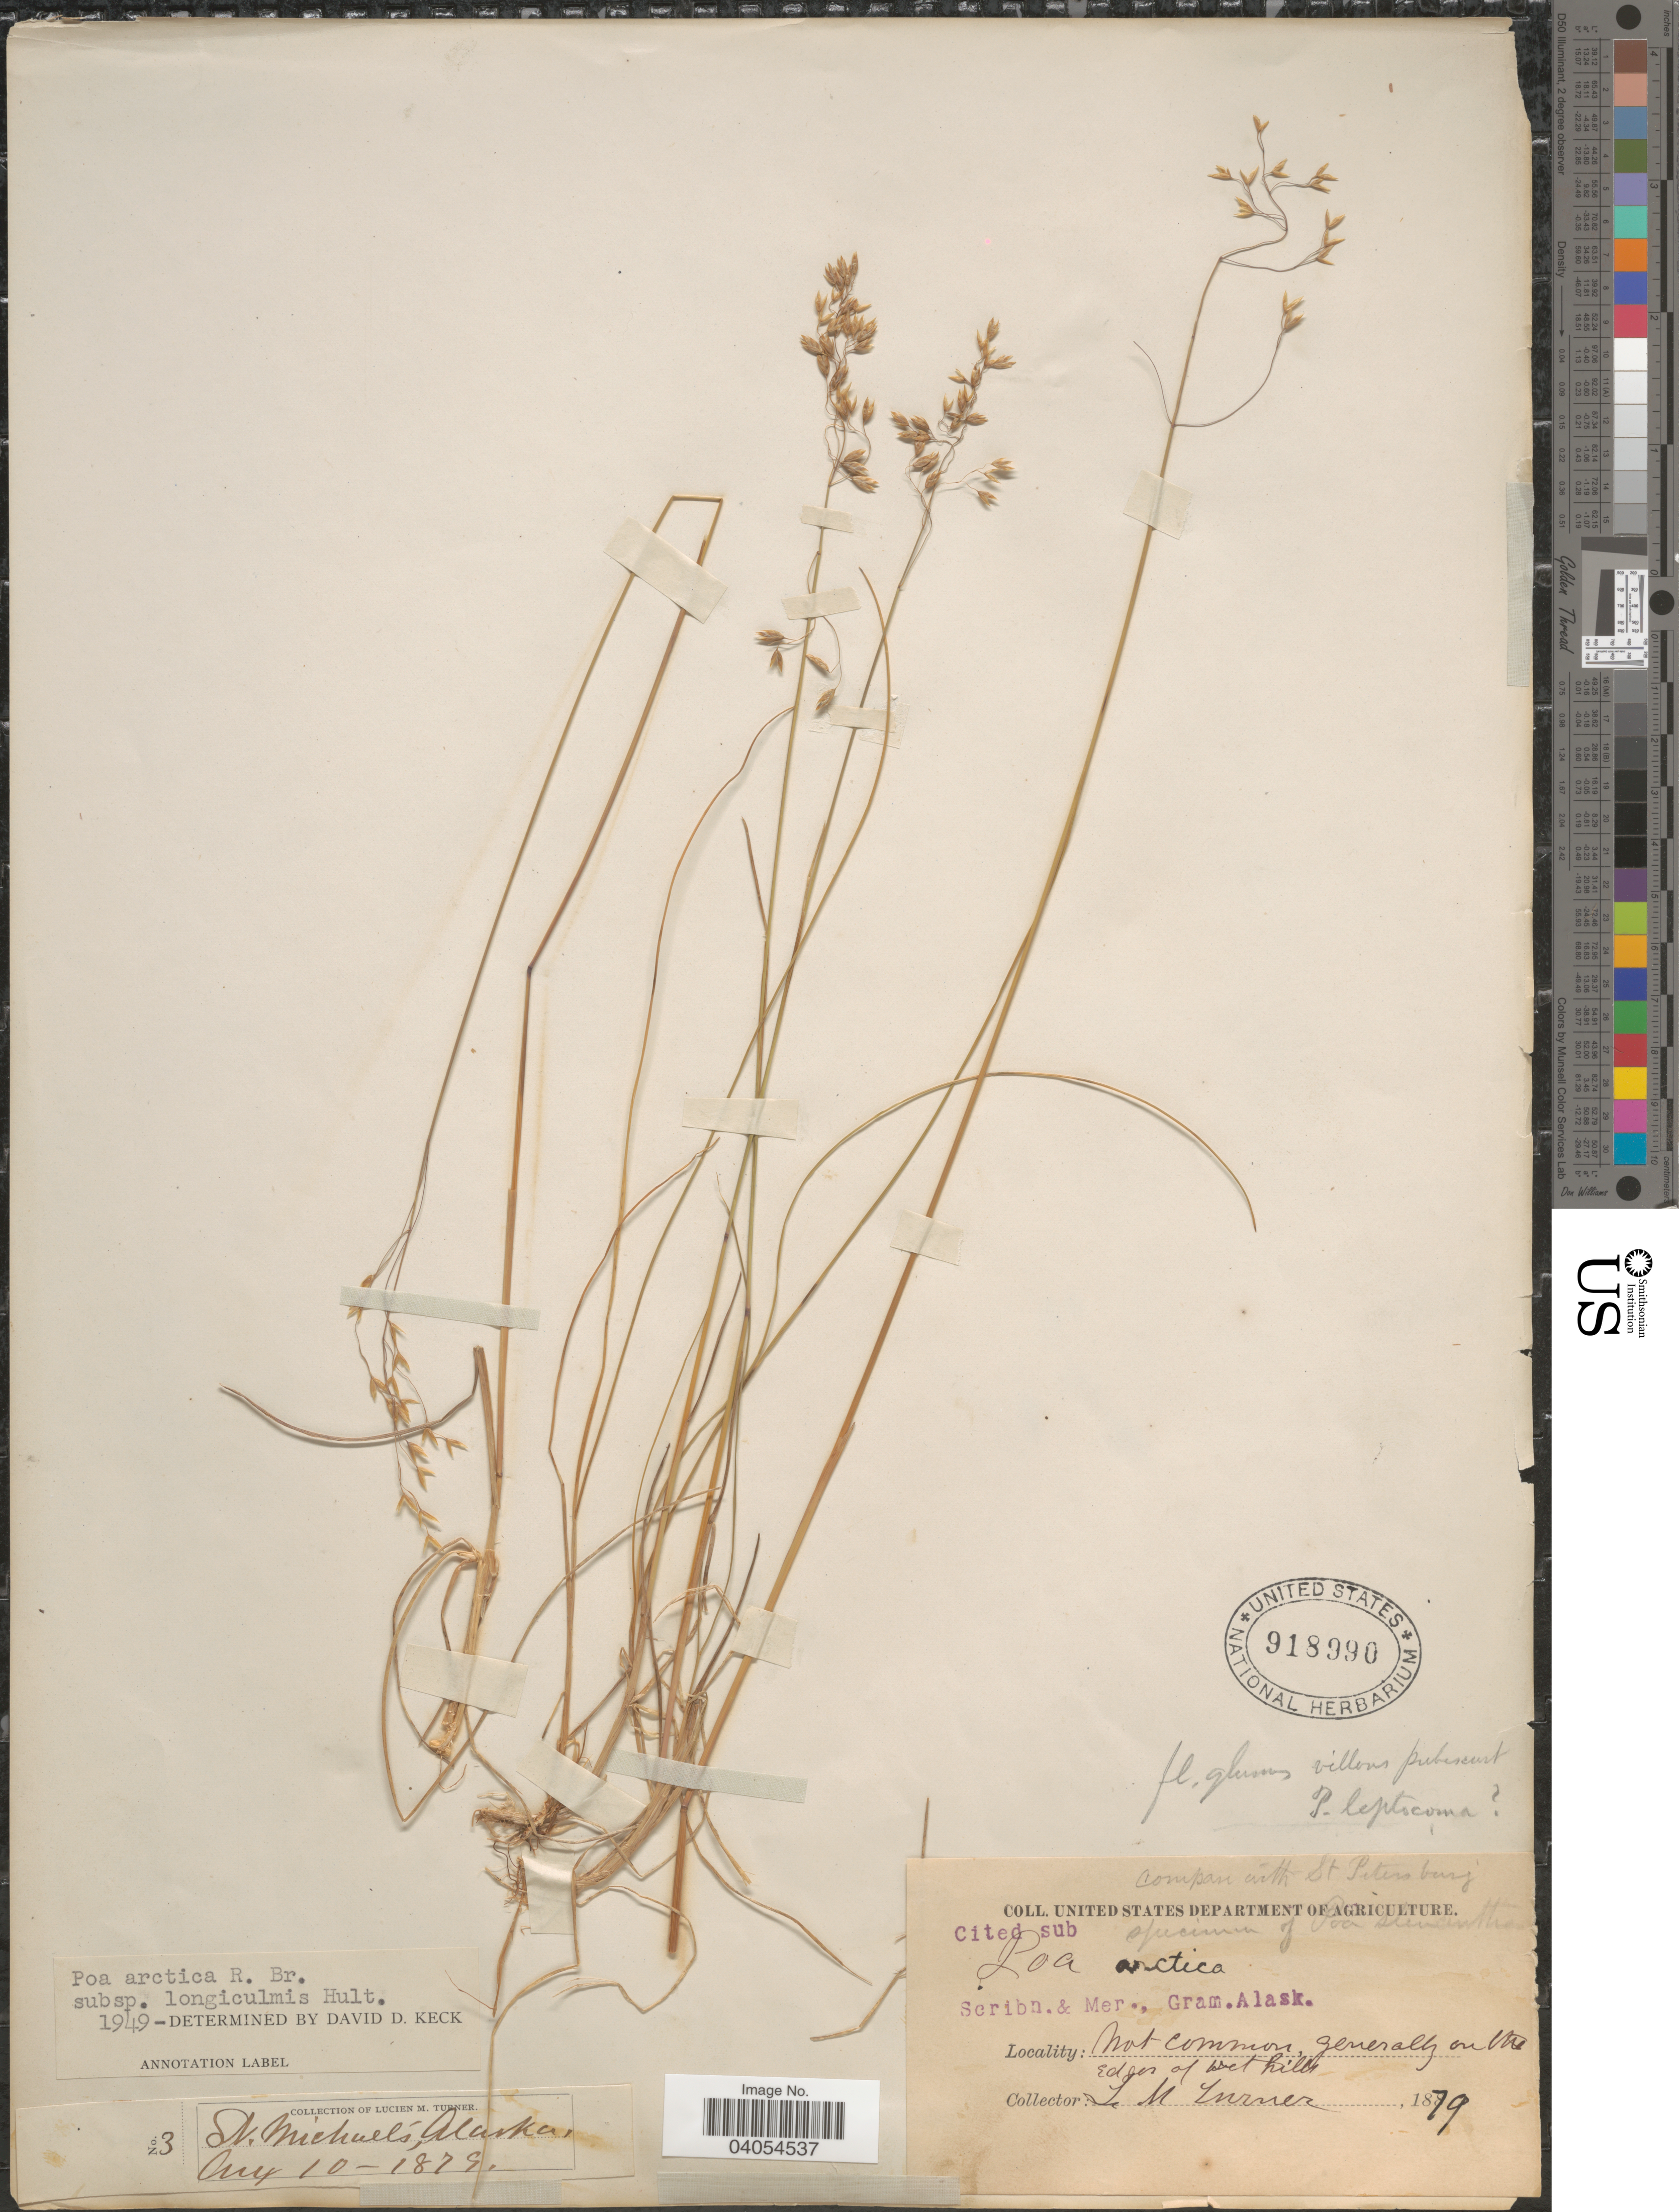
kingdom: Plantae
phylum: Tracheophyta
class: Liliopsida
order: Poales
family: Poaceae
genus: Poa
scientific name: Poa arctica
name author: R. Br.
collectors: L. M. Turner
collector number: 3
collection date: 1879-08-10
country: United States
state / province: Alaska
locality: St. Michael's. Not common, generally on the edges of wet hills.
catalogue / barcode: US 918990